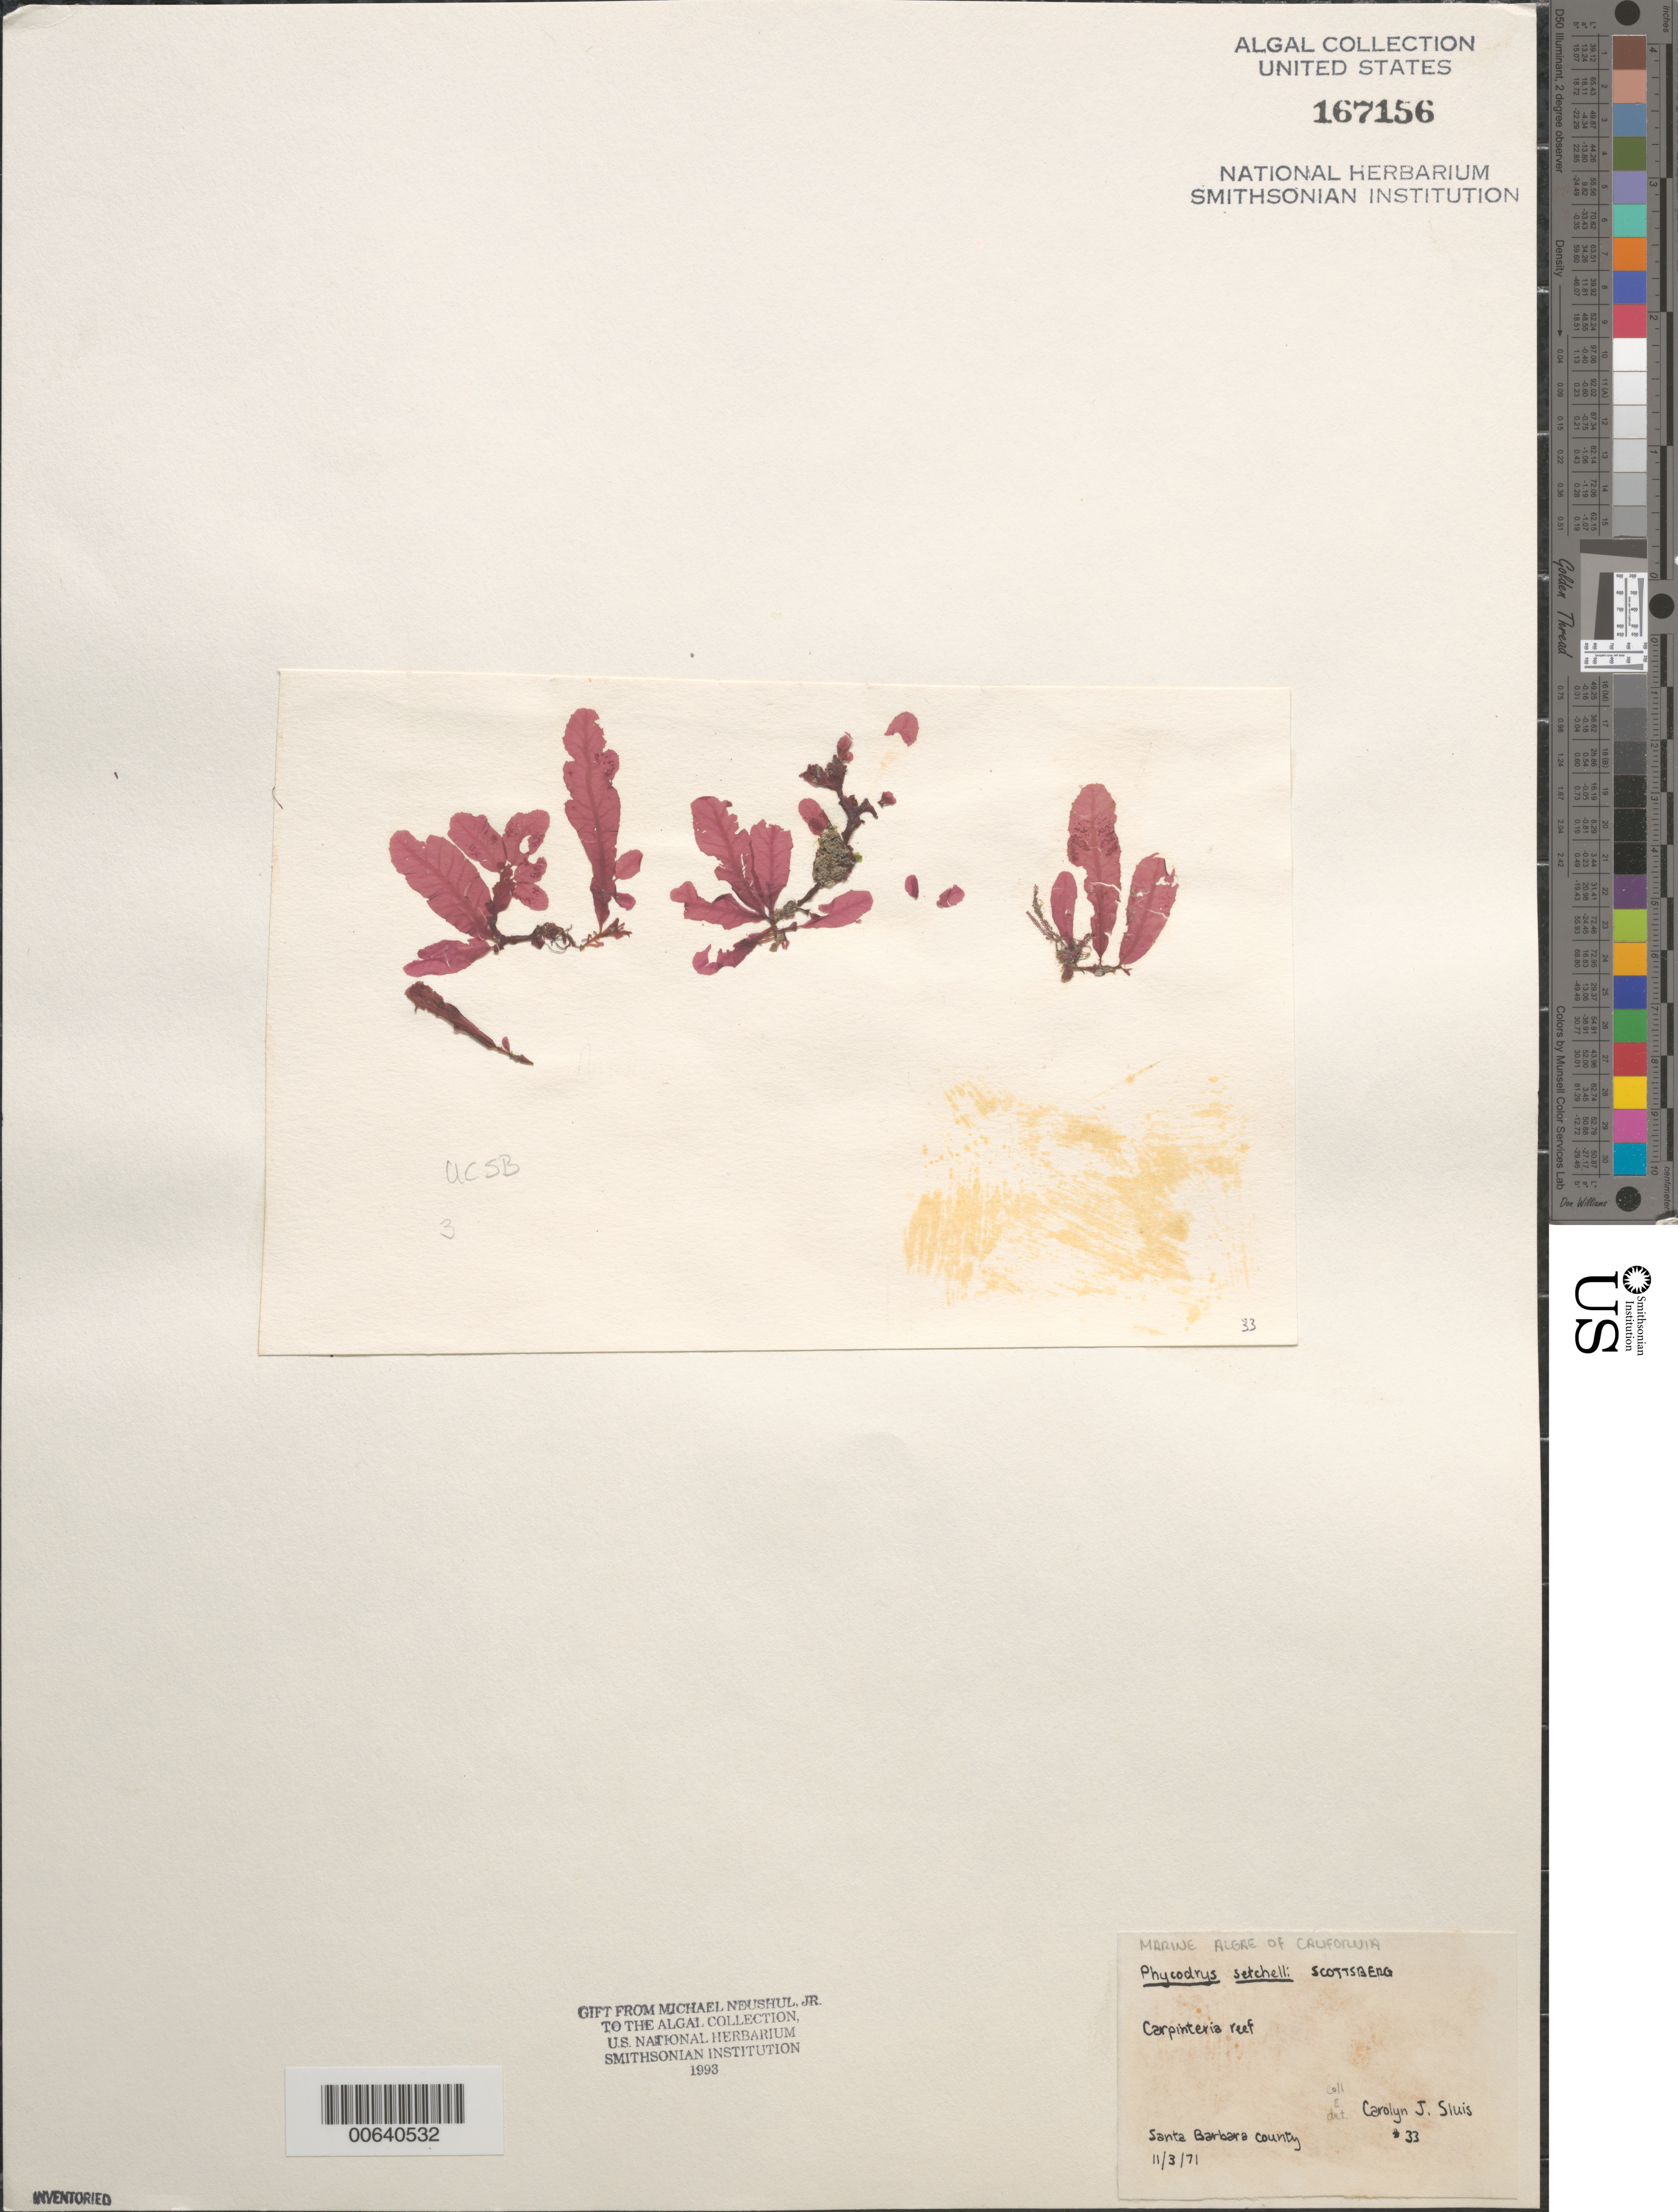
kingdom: Plantae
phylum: Rhodophyta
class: Florideophyceae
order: Ceramiales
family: Delesseriaceae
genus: Phycodrys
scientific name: Phycodrys setchellii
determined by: Sluis, C. J.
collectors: C. Sluis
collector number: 33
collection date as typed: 03 Nov 1971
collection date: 1971-11-03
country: United States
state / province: California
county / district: Santa Barbara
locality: Carpinteria Reef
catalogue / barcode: US 167156